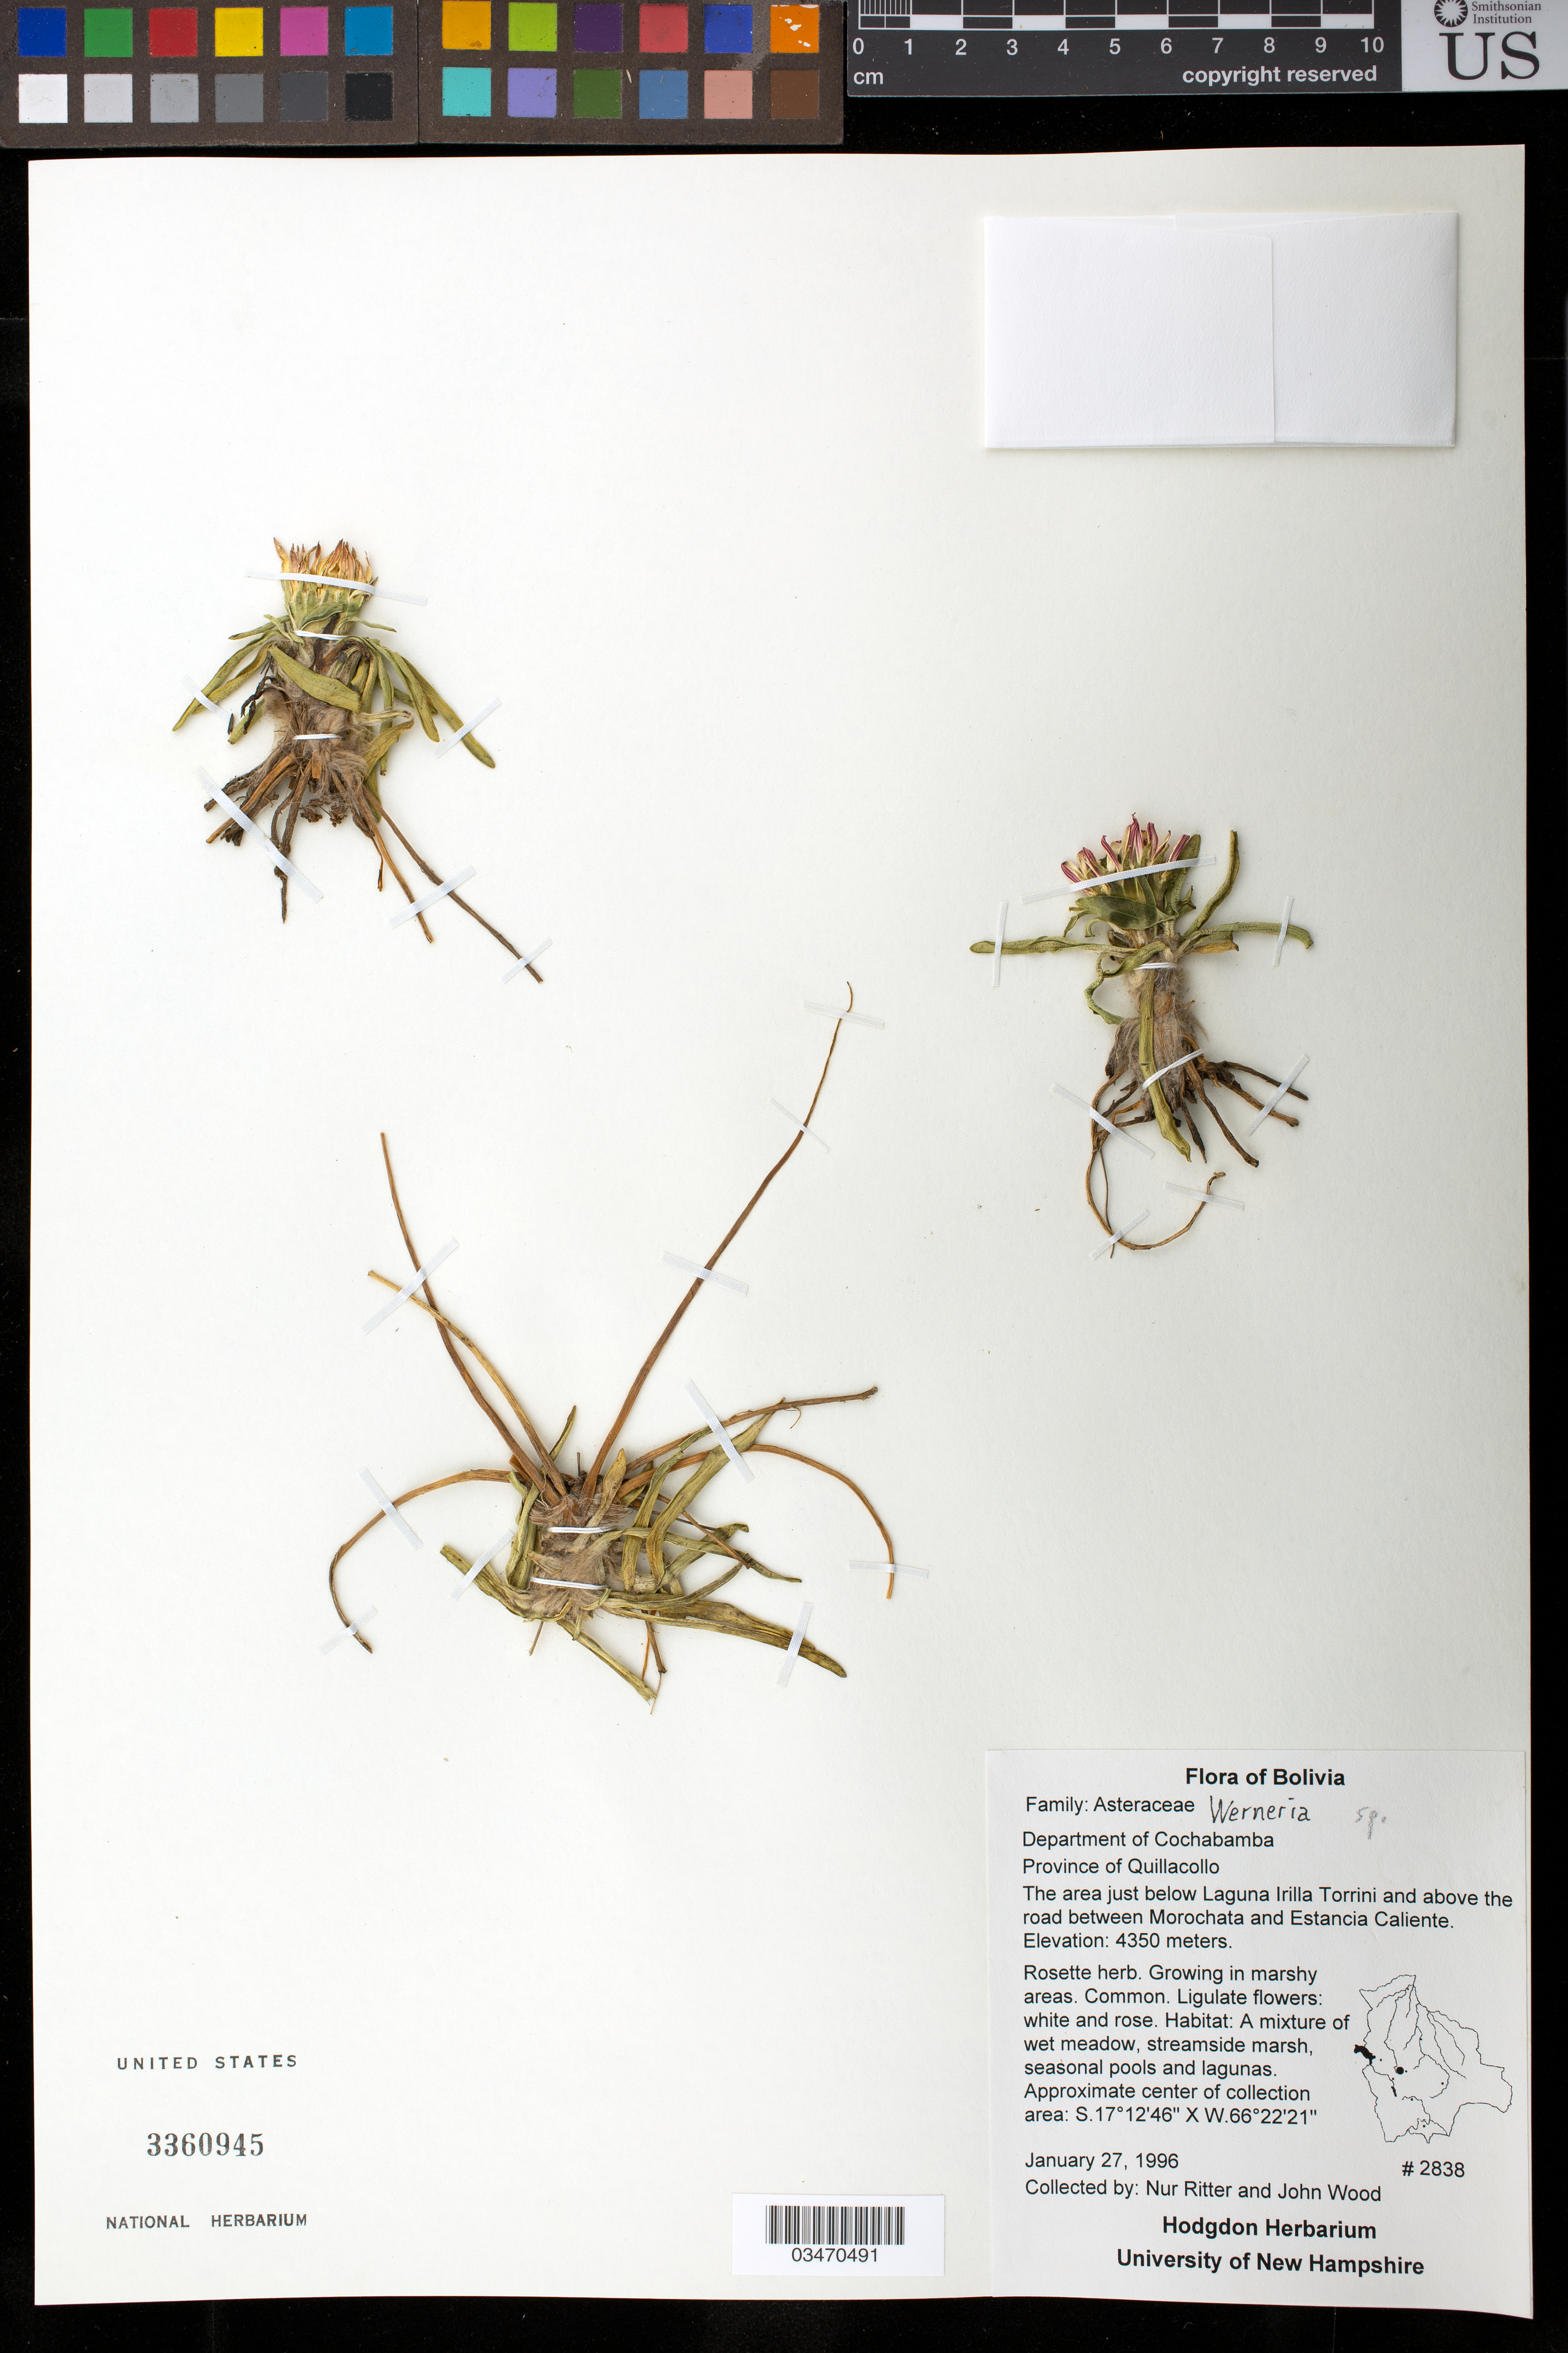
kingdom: Plantae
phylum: Tracheophyta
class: Magnoliopsida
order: Asterales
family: Asteraceae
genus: Werneria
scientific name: Werneria sp.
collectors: N. Ritter & J. Wood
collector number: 2838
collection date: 1996-01-27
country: Bolivia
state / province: Cochabamba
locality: Department of Cochabamba. Province of Quillacollo. The area just below Laguna Irilla Torrini and above the road between Morochata and Estancia Caliente.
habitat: Growing in marshy areas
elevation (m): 4350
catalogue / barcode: US 3360945